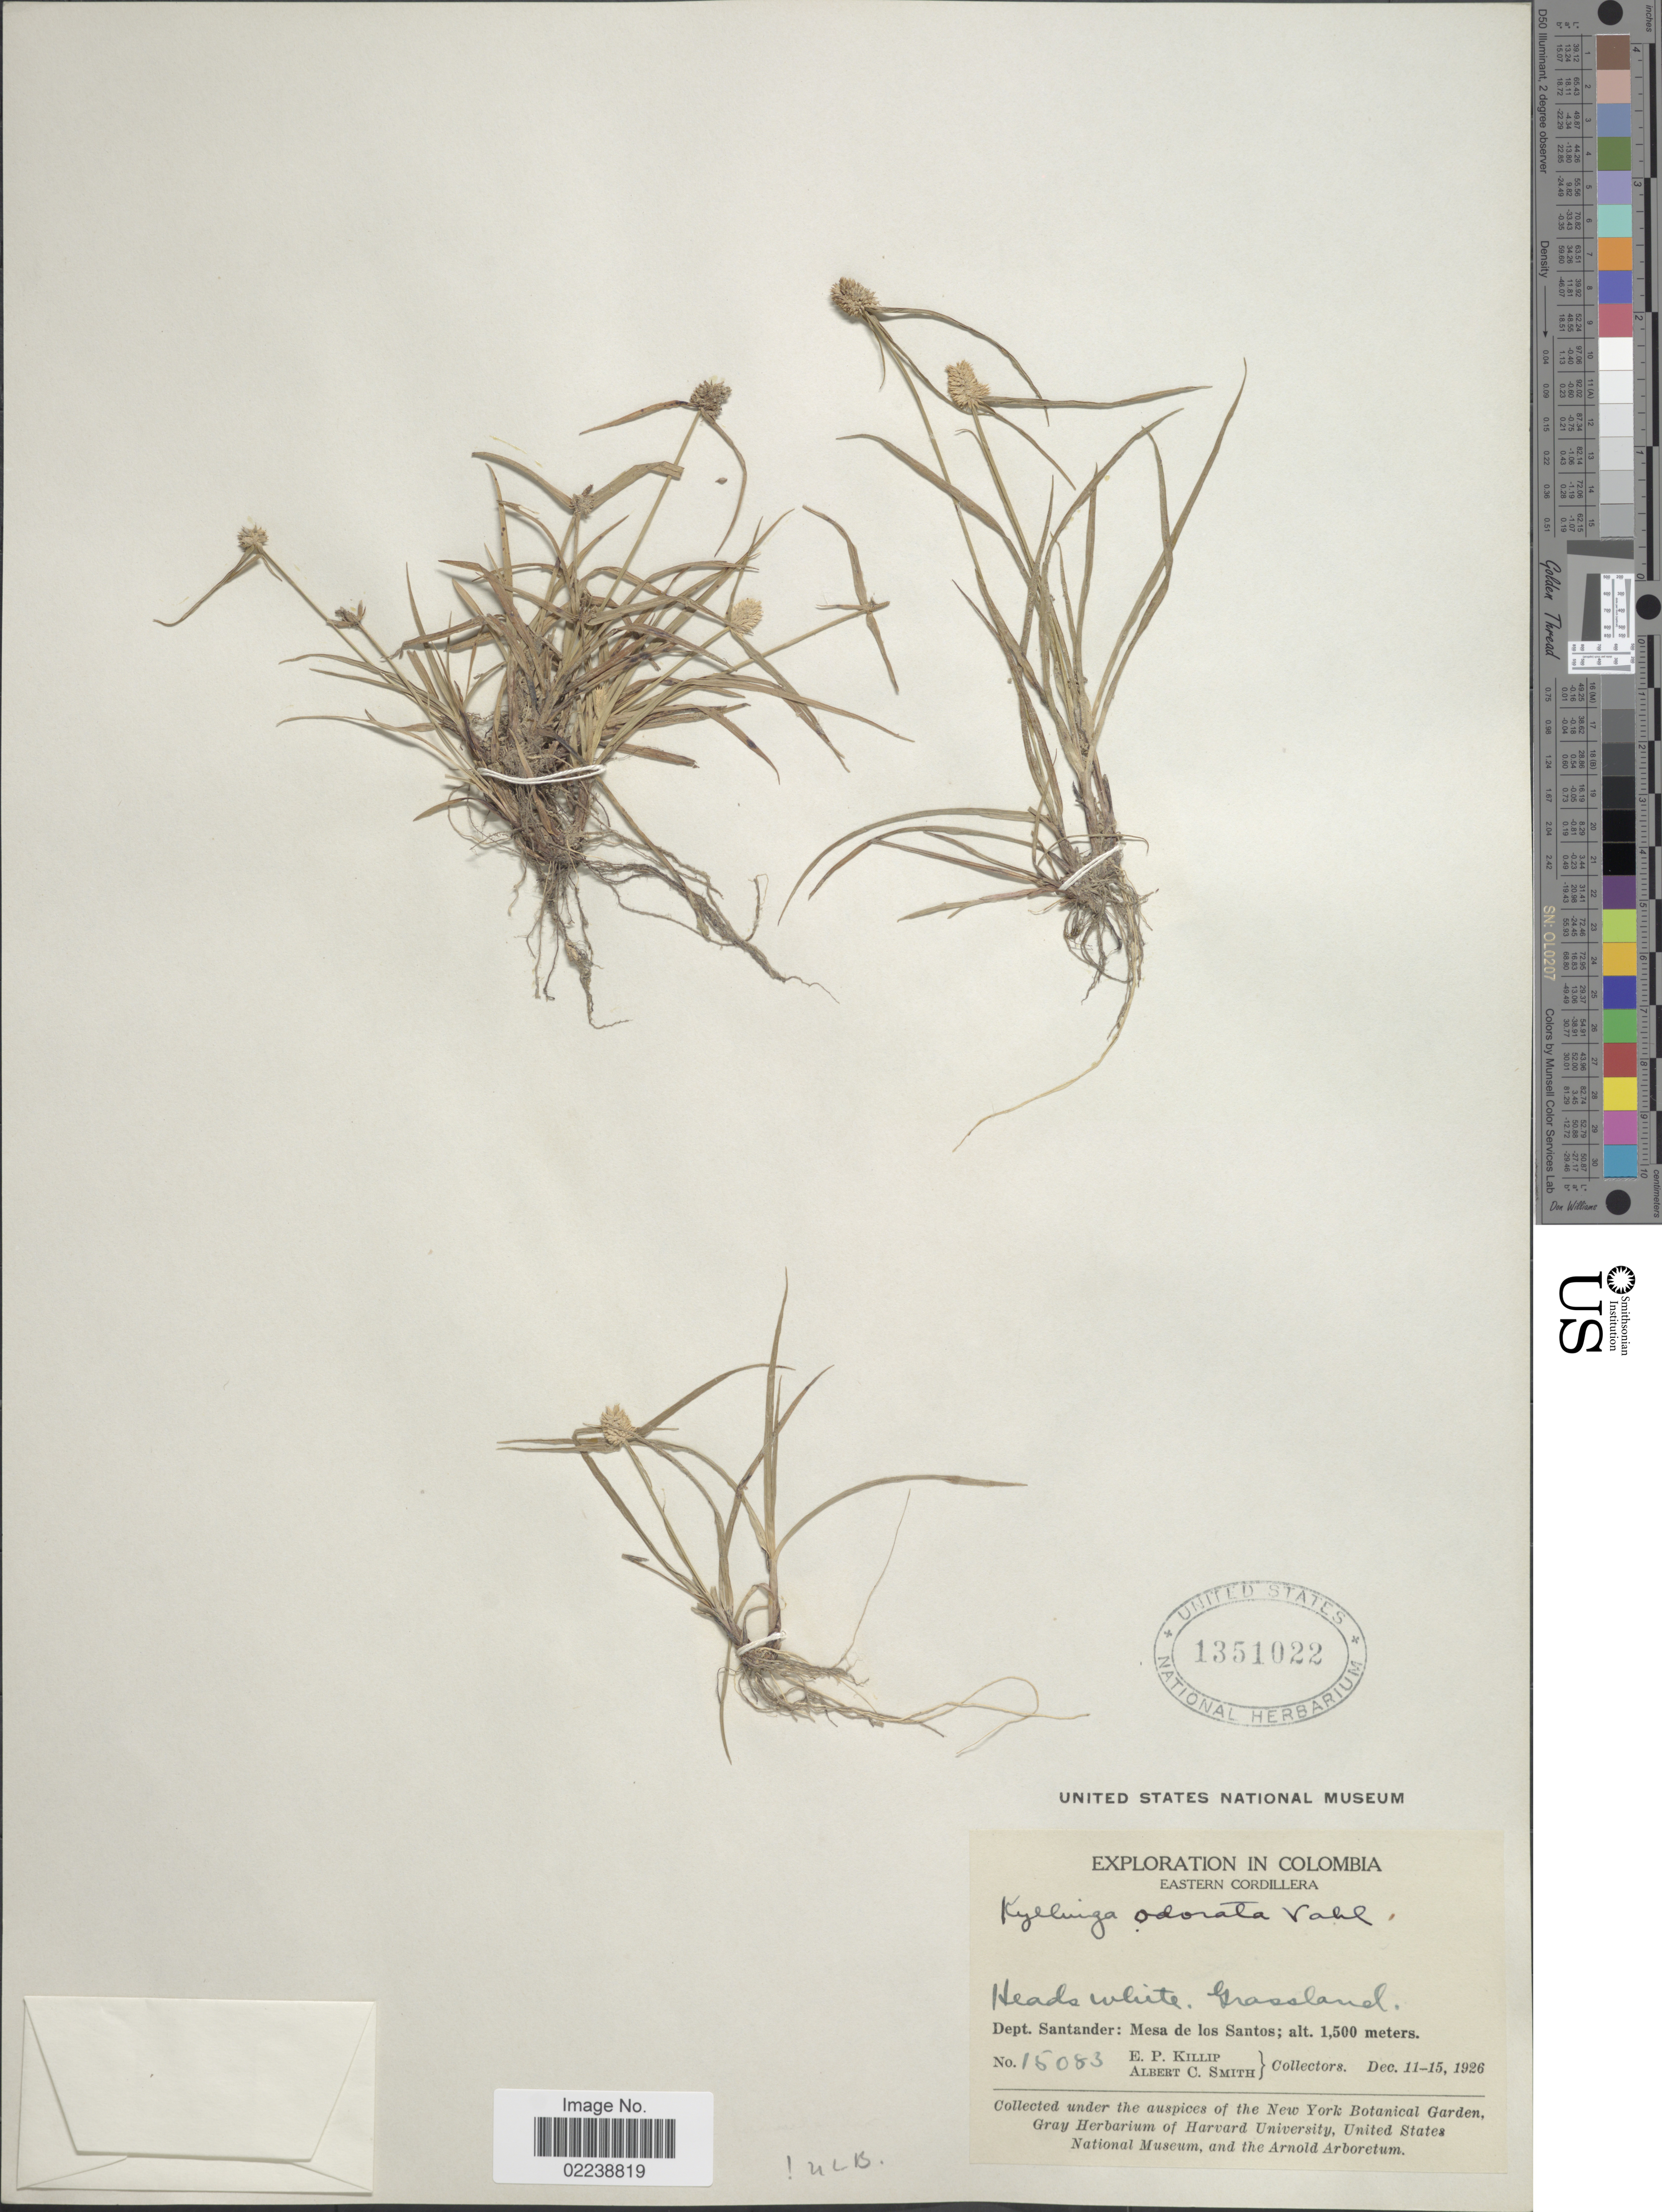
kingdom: Plantae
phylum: Tracheophyta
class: Liliopsida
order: Poales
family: Cyperaceae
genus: Cyperus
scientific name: Cyperus sesquiflorus subsp. sesquiflorus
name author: (Torr.) Mattf. & Kük.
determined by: Strong, M. T., (US), Smithsonian Institution - National Museum of Natural History (UNITED STATES)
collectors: E. P. Killip & A. C. Smith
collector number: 15083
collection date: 1926-12-11/1926-12-15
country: Colombia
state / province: Santander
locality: Eastern Cordillera, Mesa de los Santos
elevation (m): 1500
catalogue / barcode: US 1351022